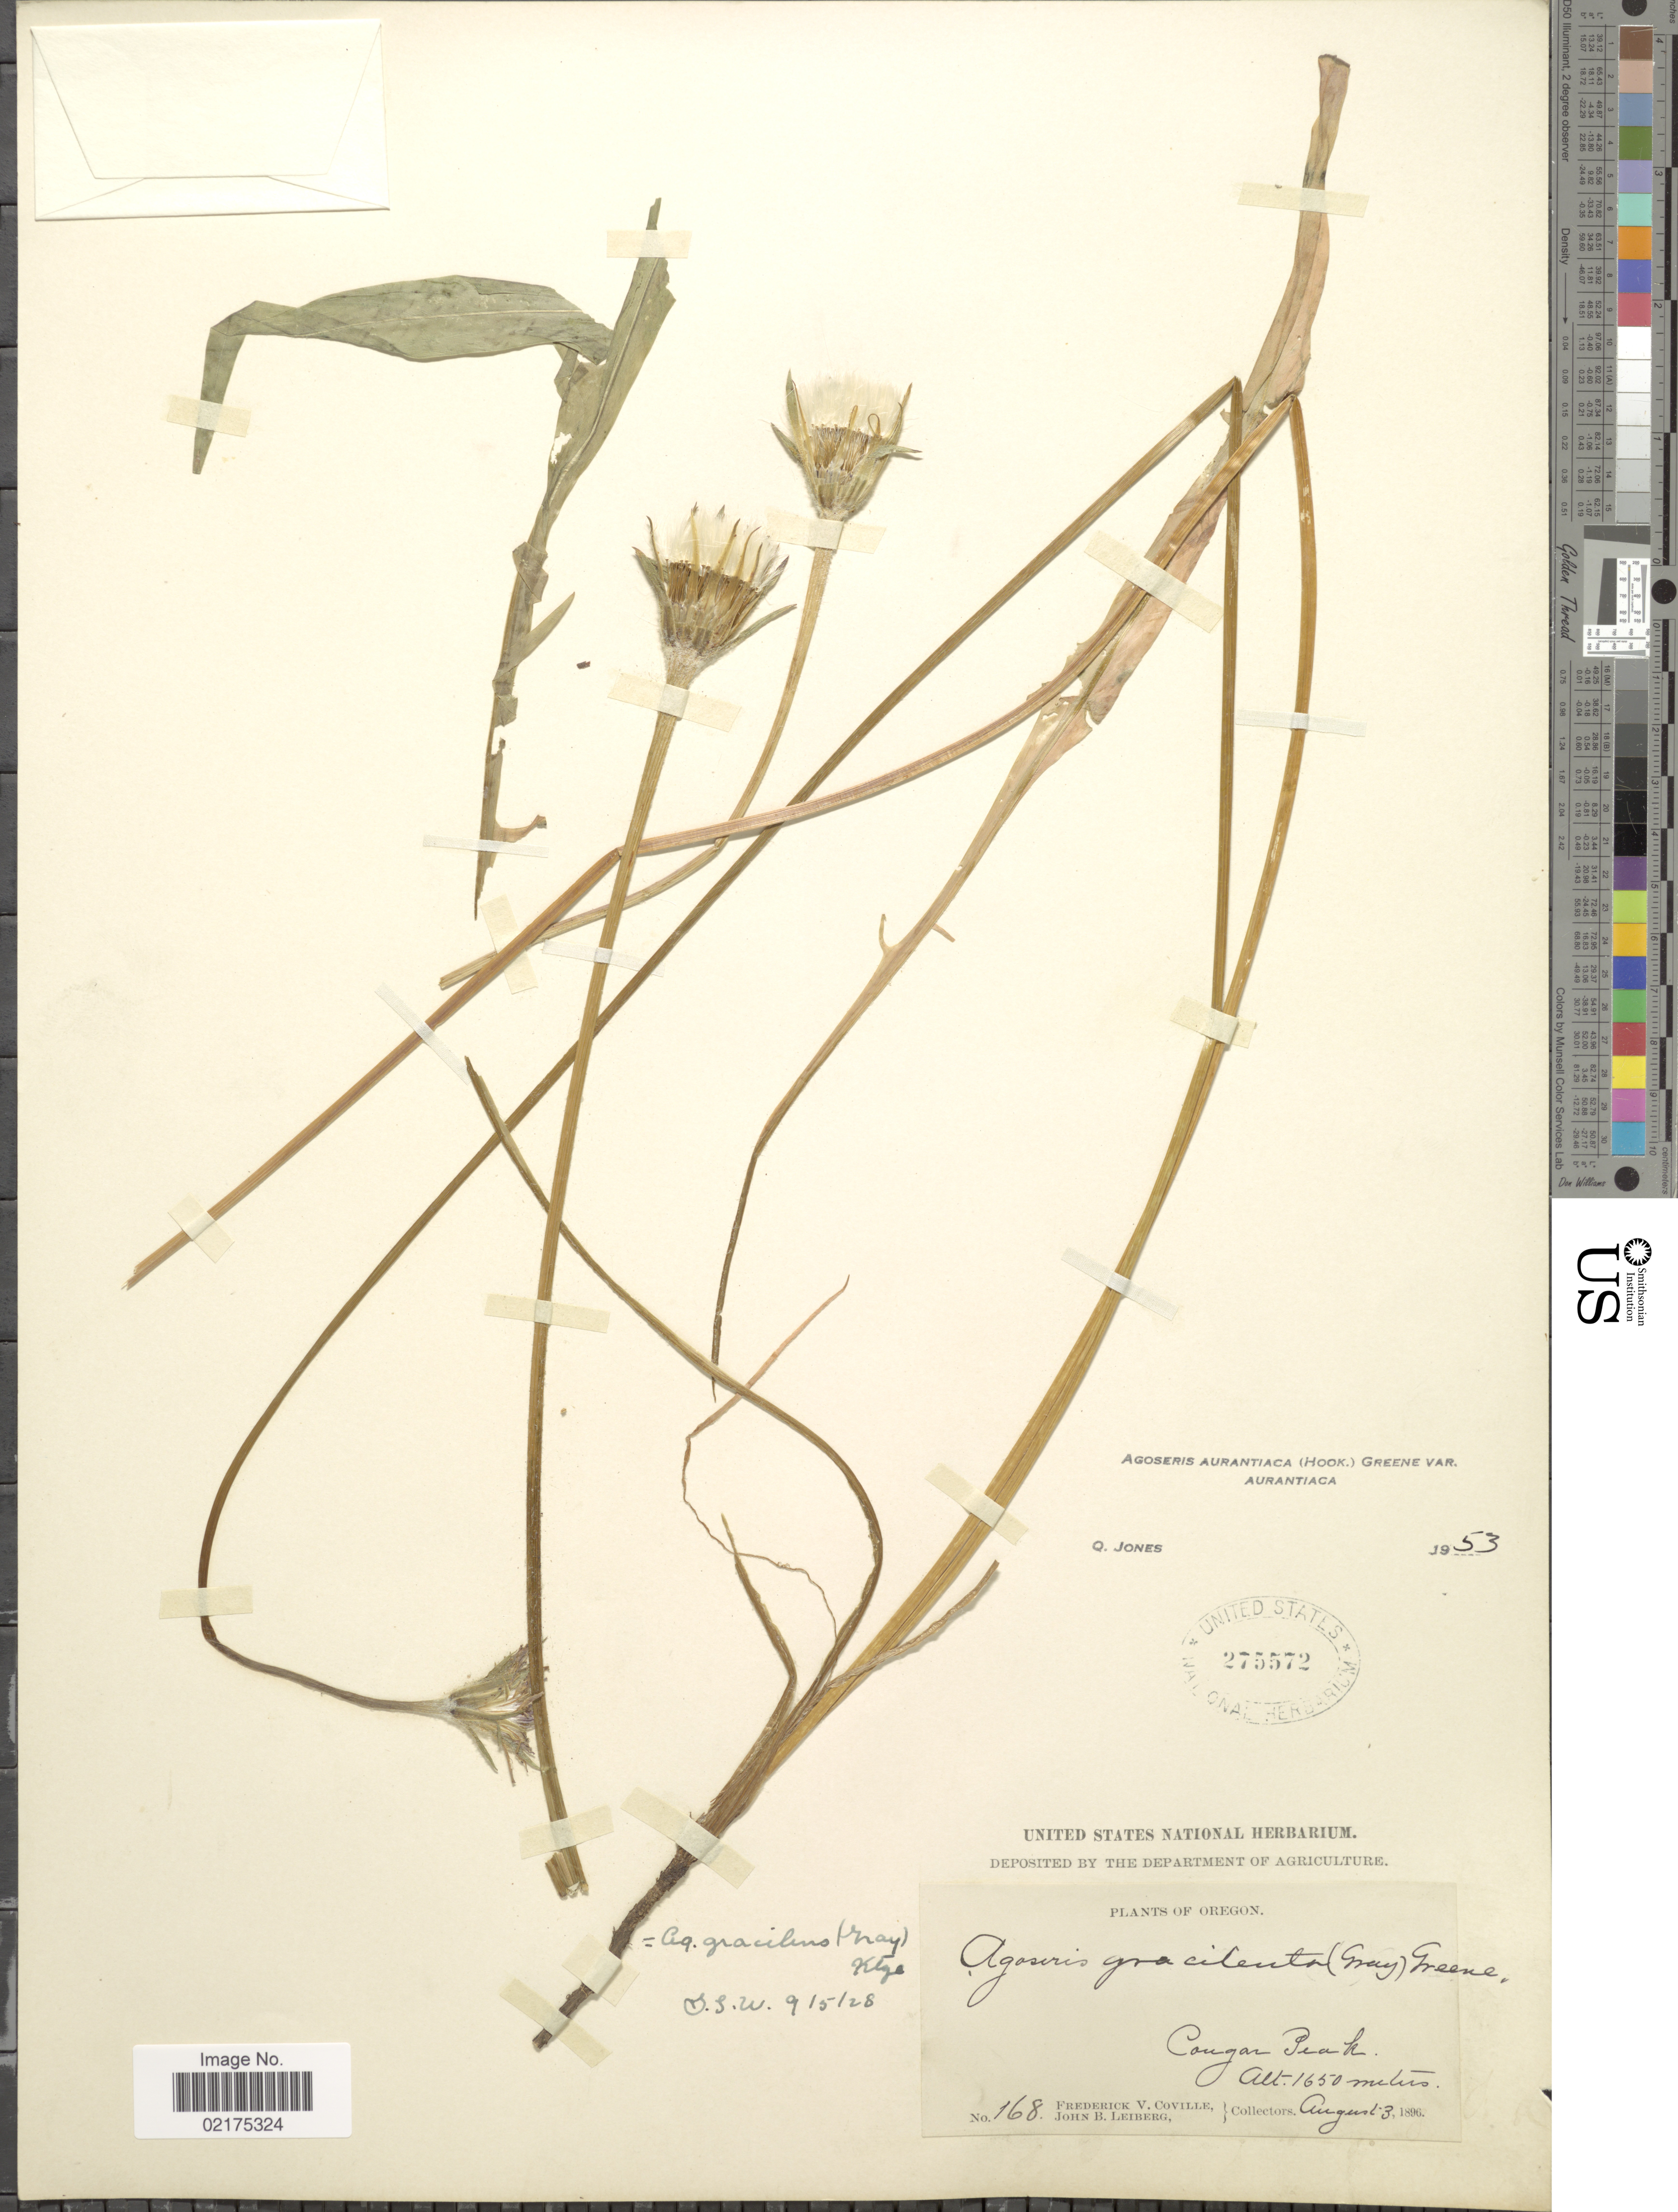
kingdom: Plantae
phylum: Tracheophyta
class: Magnoliopsida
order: Asterales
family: Asteraceae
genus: Agoseris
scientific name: Agoseris aurantiaca var. aurantiaca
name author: (Hook.) Greene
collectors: F. V. Coville & J. B. Leiberg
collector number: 168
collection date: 1896-08-13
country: United States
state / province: Oregon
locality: Cougar Peak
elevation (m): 1650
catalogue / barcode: US 275572